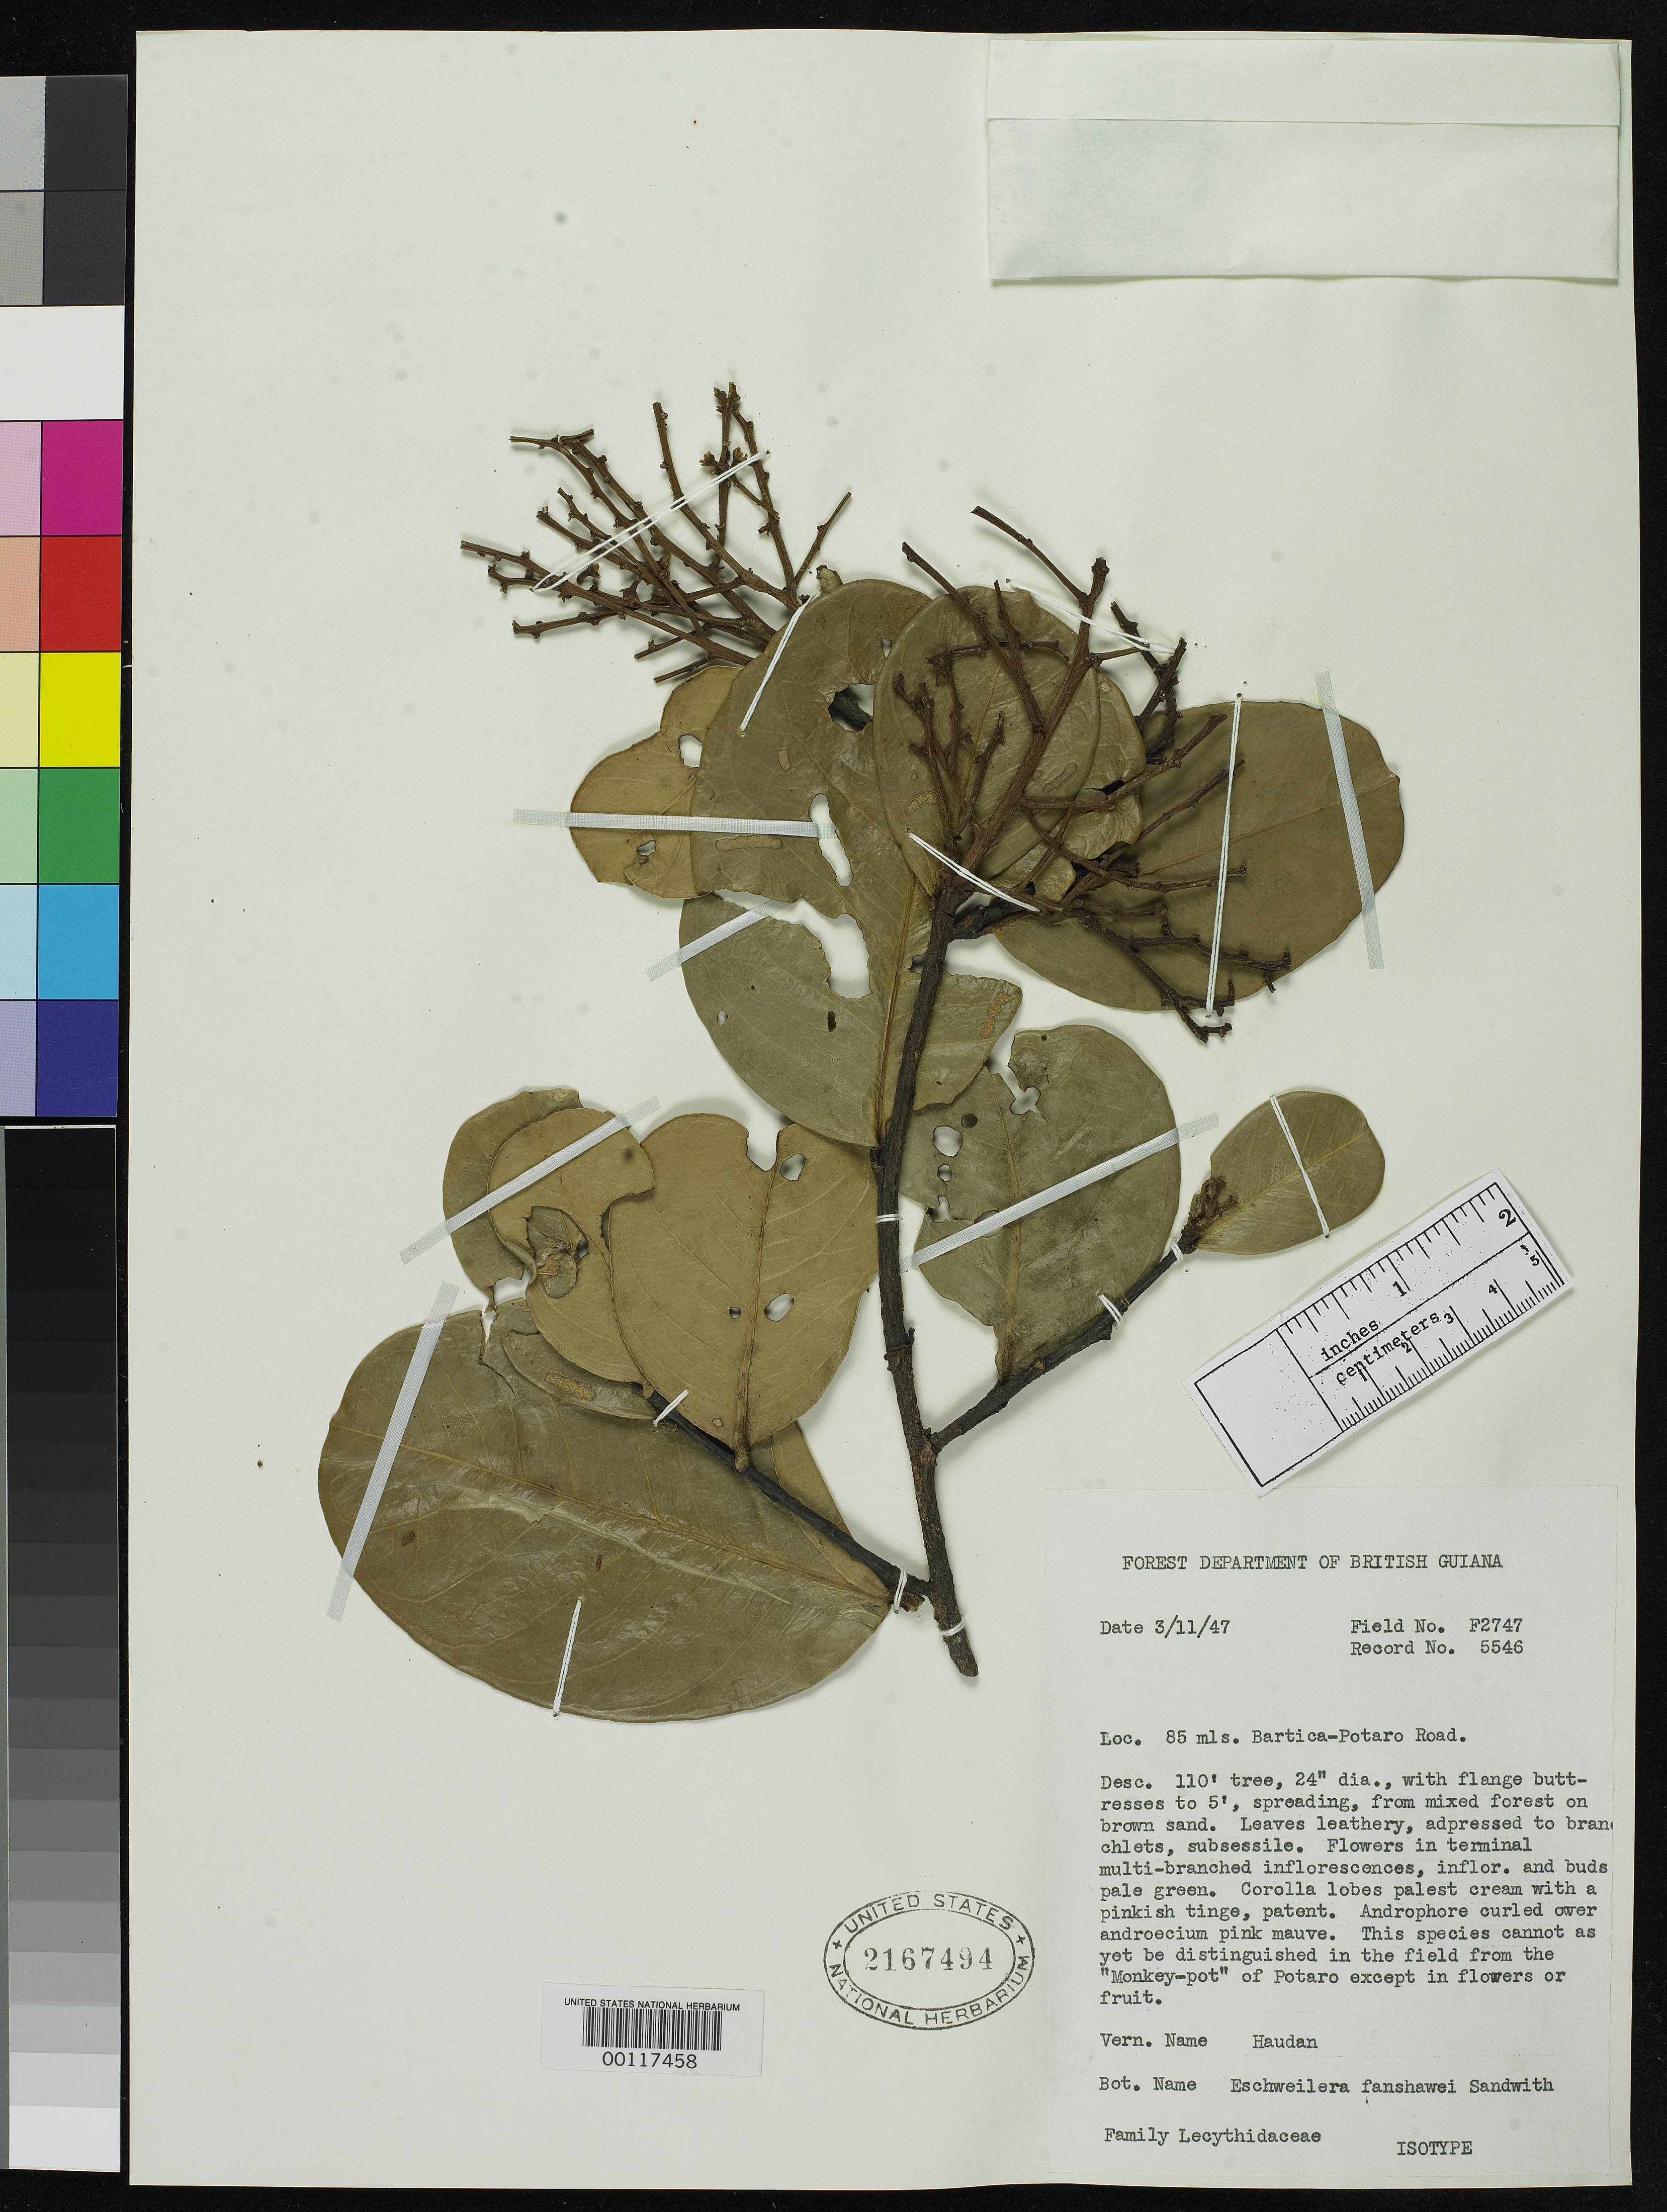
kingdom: Plantae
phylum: Tracheophyta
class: Magnoliopsida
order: Ericales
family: Lecythidaceae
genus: Eschweilera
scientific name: Eschweilera fanshawei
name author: Sandwith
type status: Isotype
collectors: D. B. Fanshawe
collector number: For. Dept. 5546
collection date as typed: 03 Nov 1947 or 11 Mar 1947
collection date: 1947-03-11 or 1947-11-03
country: Guyana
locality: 55 Mis. Bartica-Potaro road.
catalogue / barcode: US 2167494